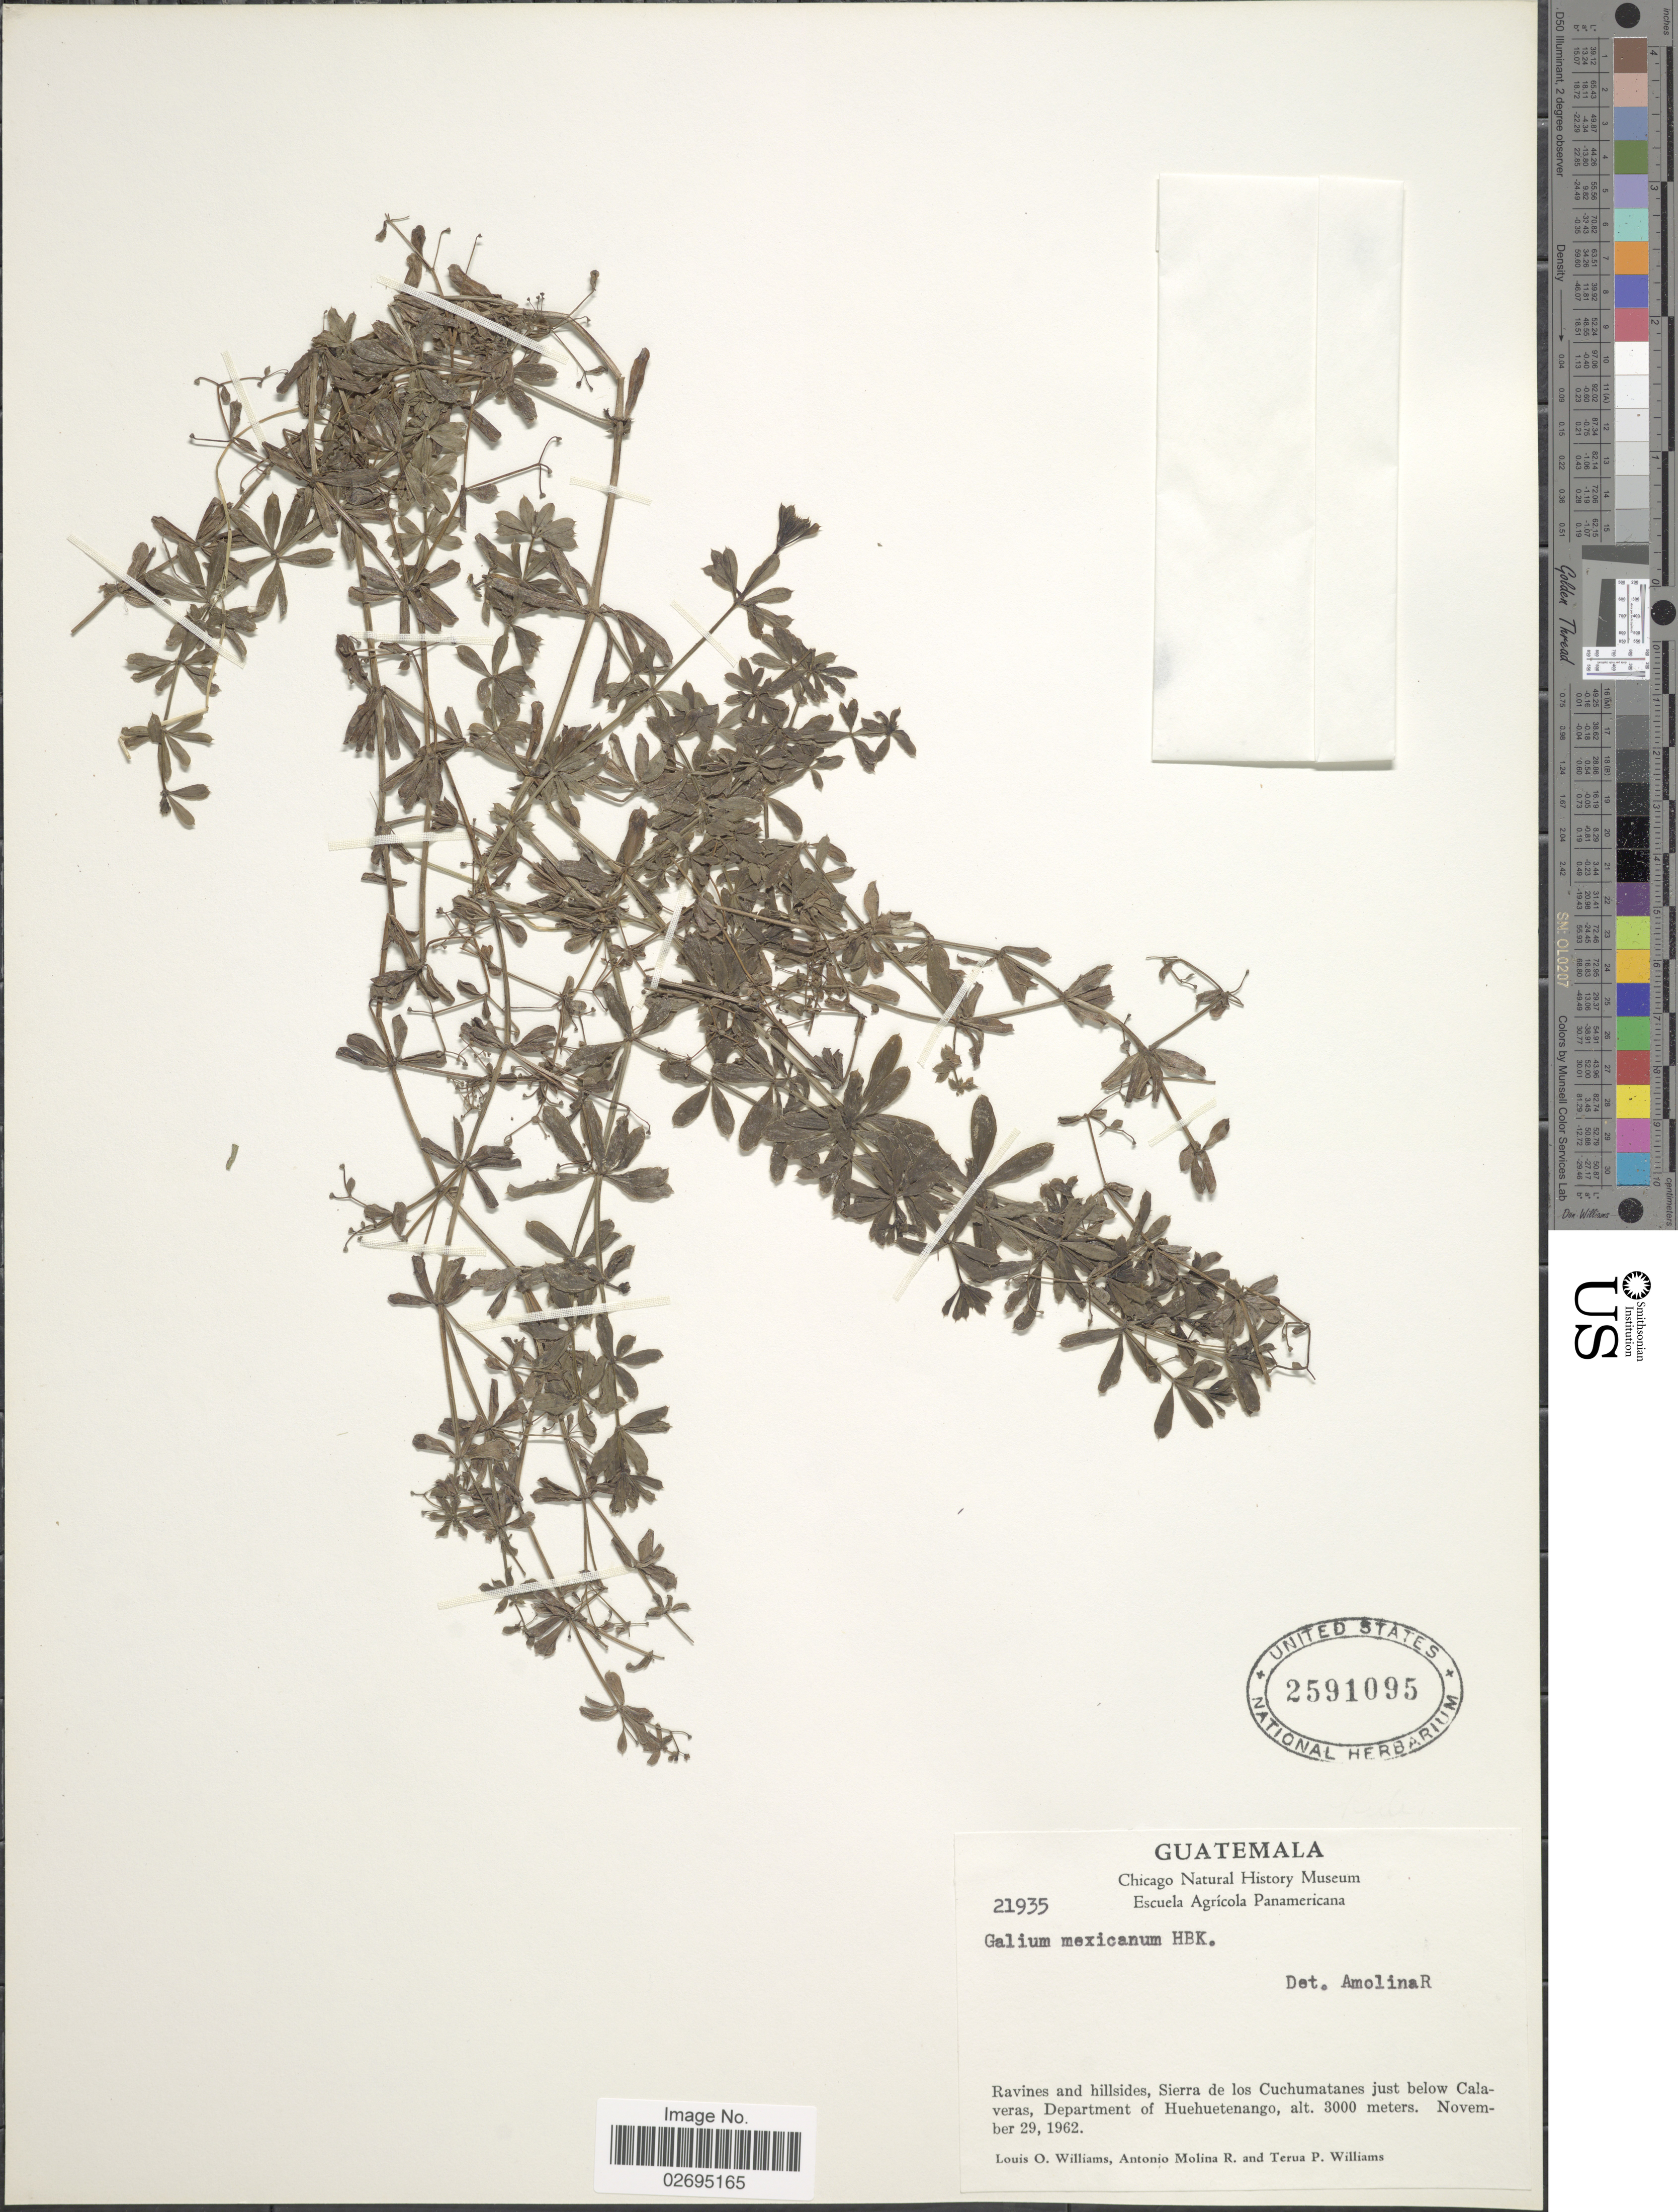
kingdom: Plantae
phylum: Tracheophyta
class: Magnoliopsida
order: Gentianales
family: Rubiaceae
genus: Galium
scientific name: Galium mexicanum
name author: Kunth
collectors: L. O. Williams, A. Molina R. & T. P. Williams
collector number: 21935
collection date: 1962-11-29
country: Guatemala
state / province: Huehuetenango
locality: Sierra de los Cuchumatanes just below Calaveras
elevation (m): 3000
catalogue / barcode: US 2591095